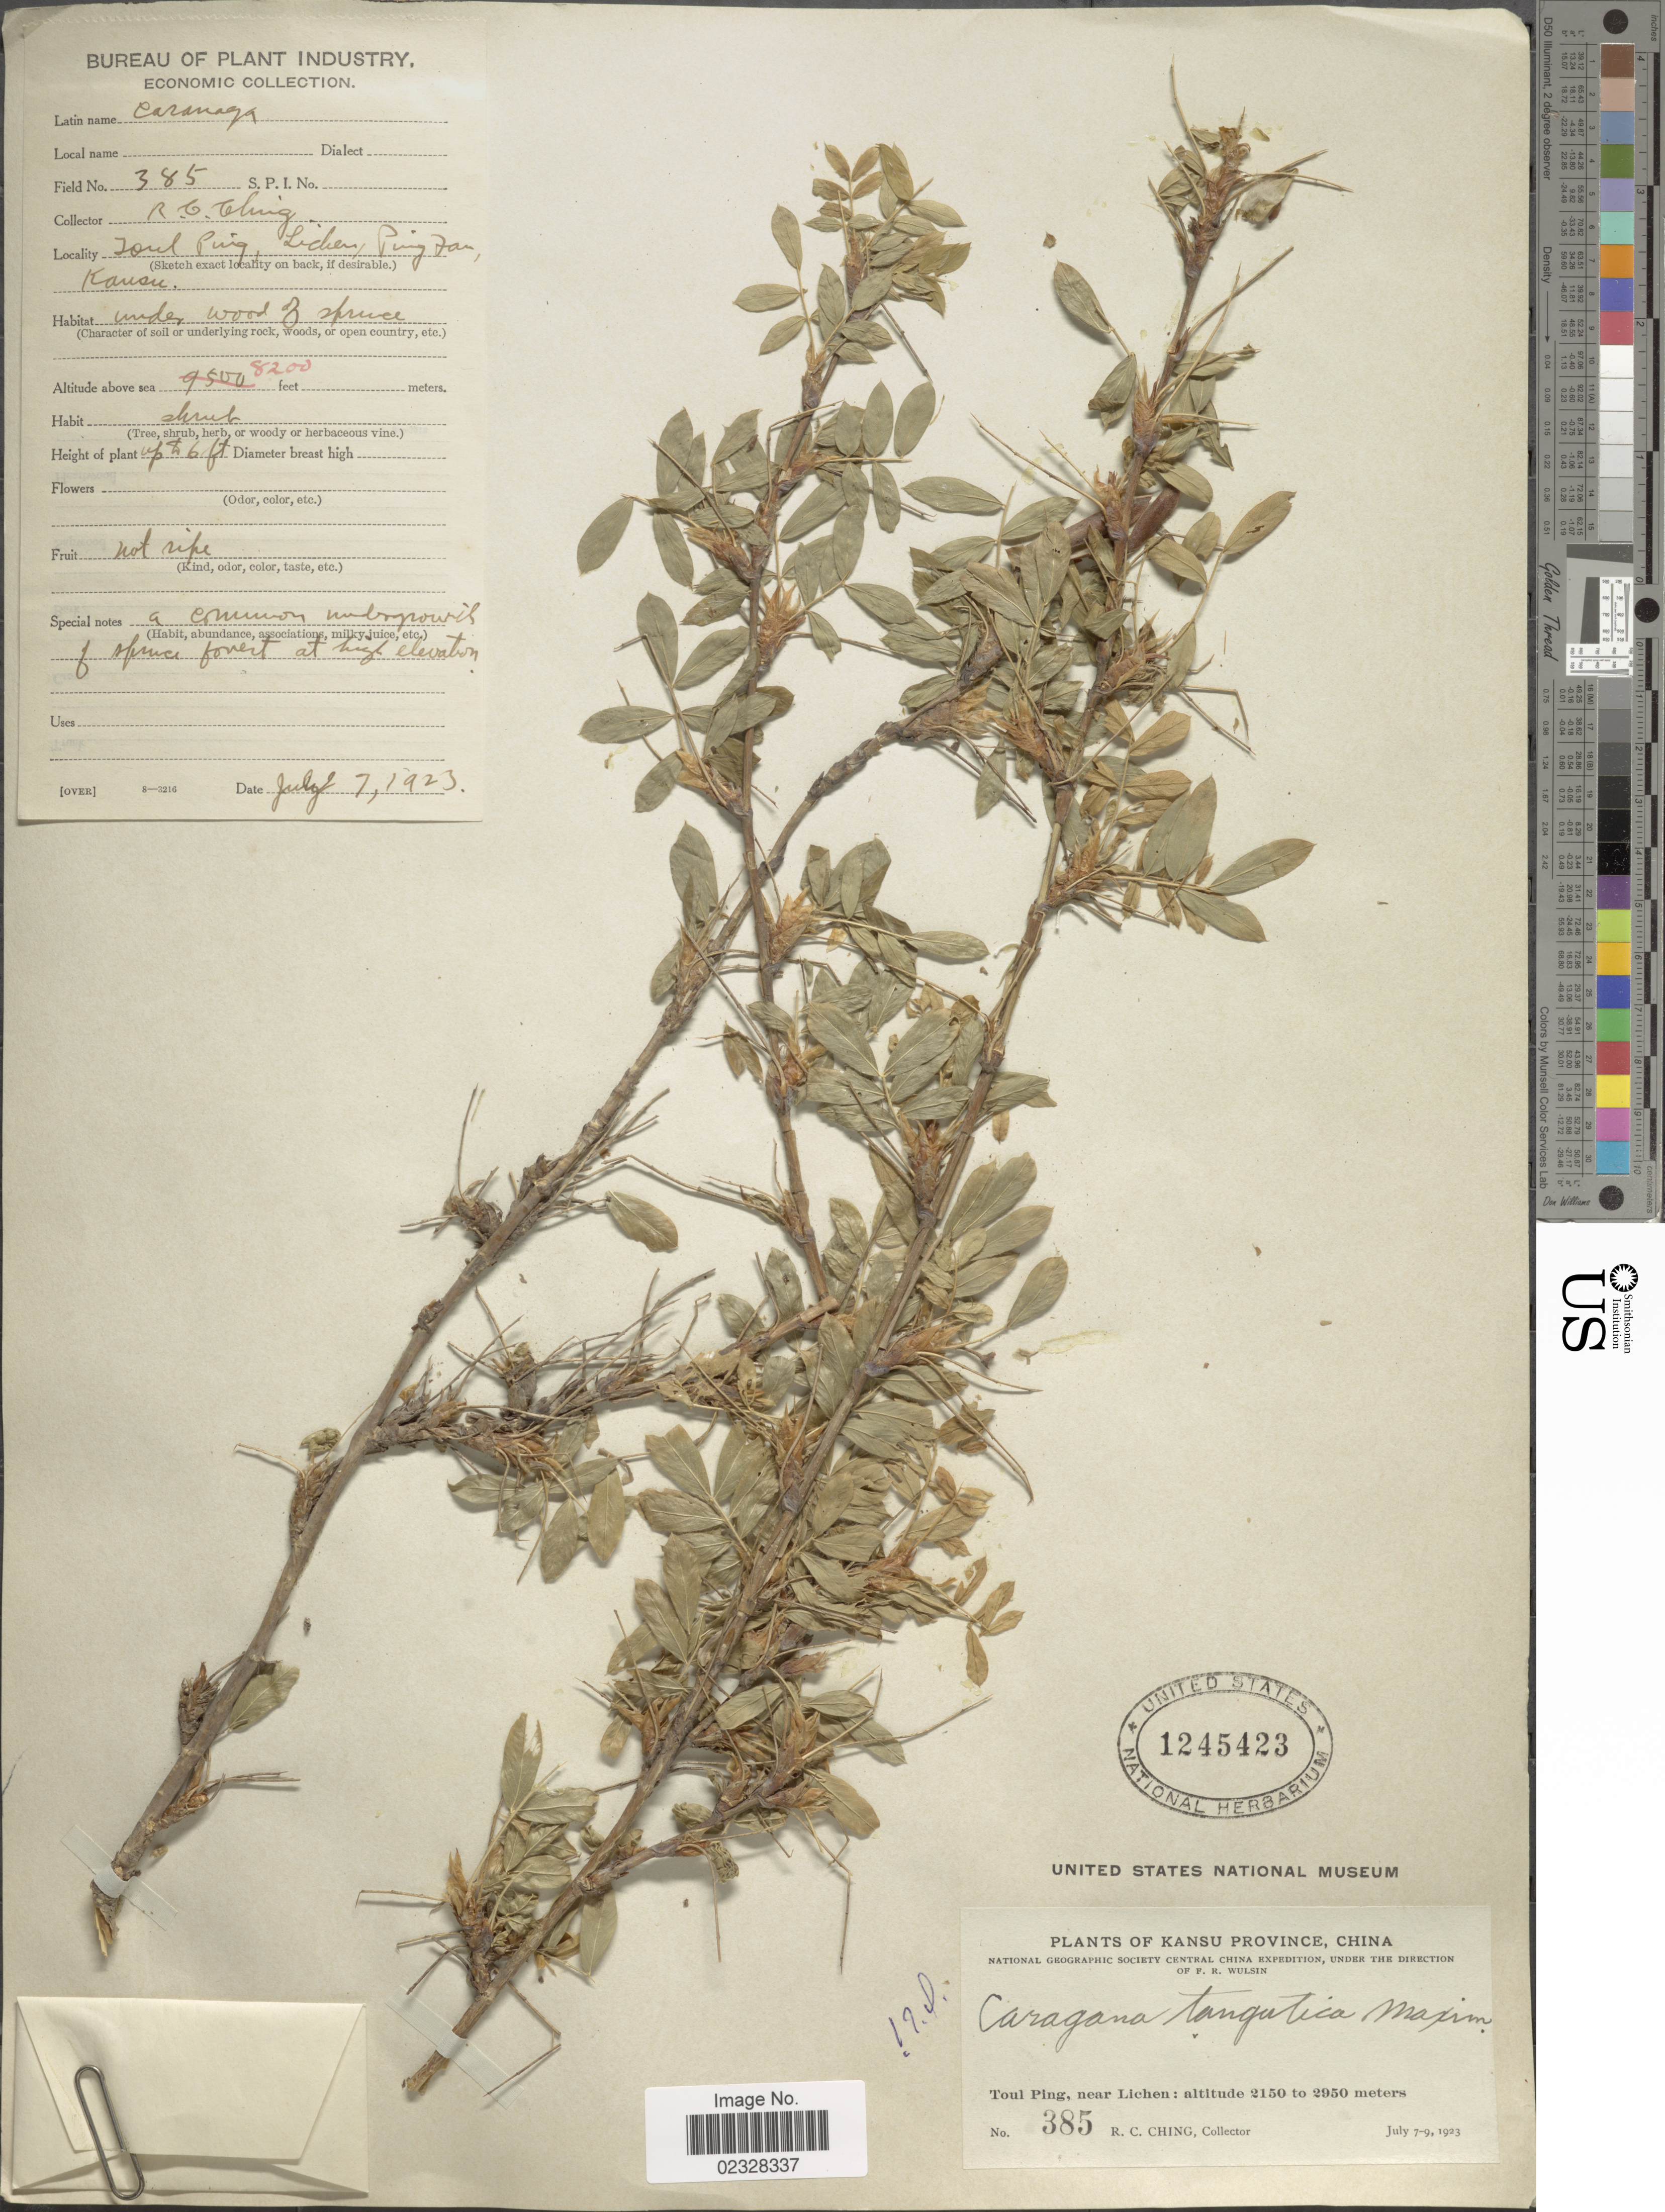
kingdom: Plantae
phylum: Tracheophyta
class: Magnoliopsida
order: Fabales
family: Fabaceae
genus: Caragana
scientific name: Caragana tangutica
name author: Maxim.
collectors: R. C. Ching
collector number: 385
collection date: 1923-07-07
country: China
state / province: Gansu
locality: Toul Ping, near Lichen, Ping Fan, Kansu.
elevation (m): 2499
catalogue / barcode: US 1245423